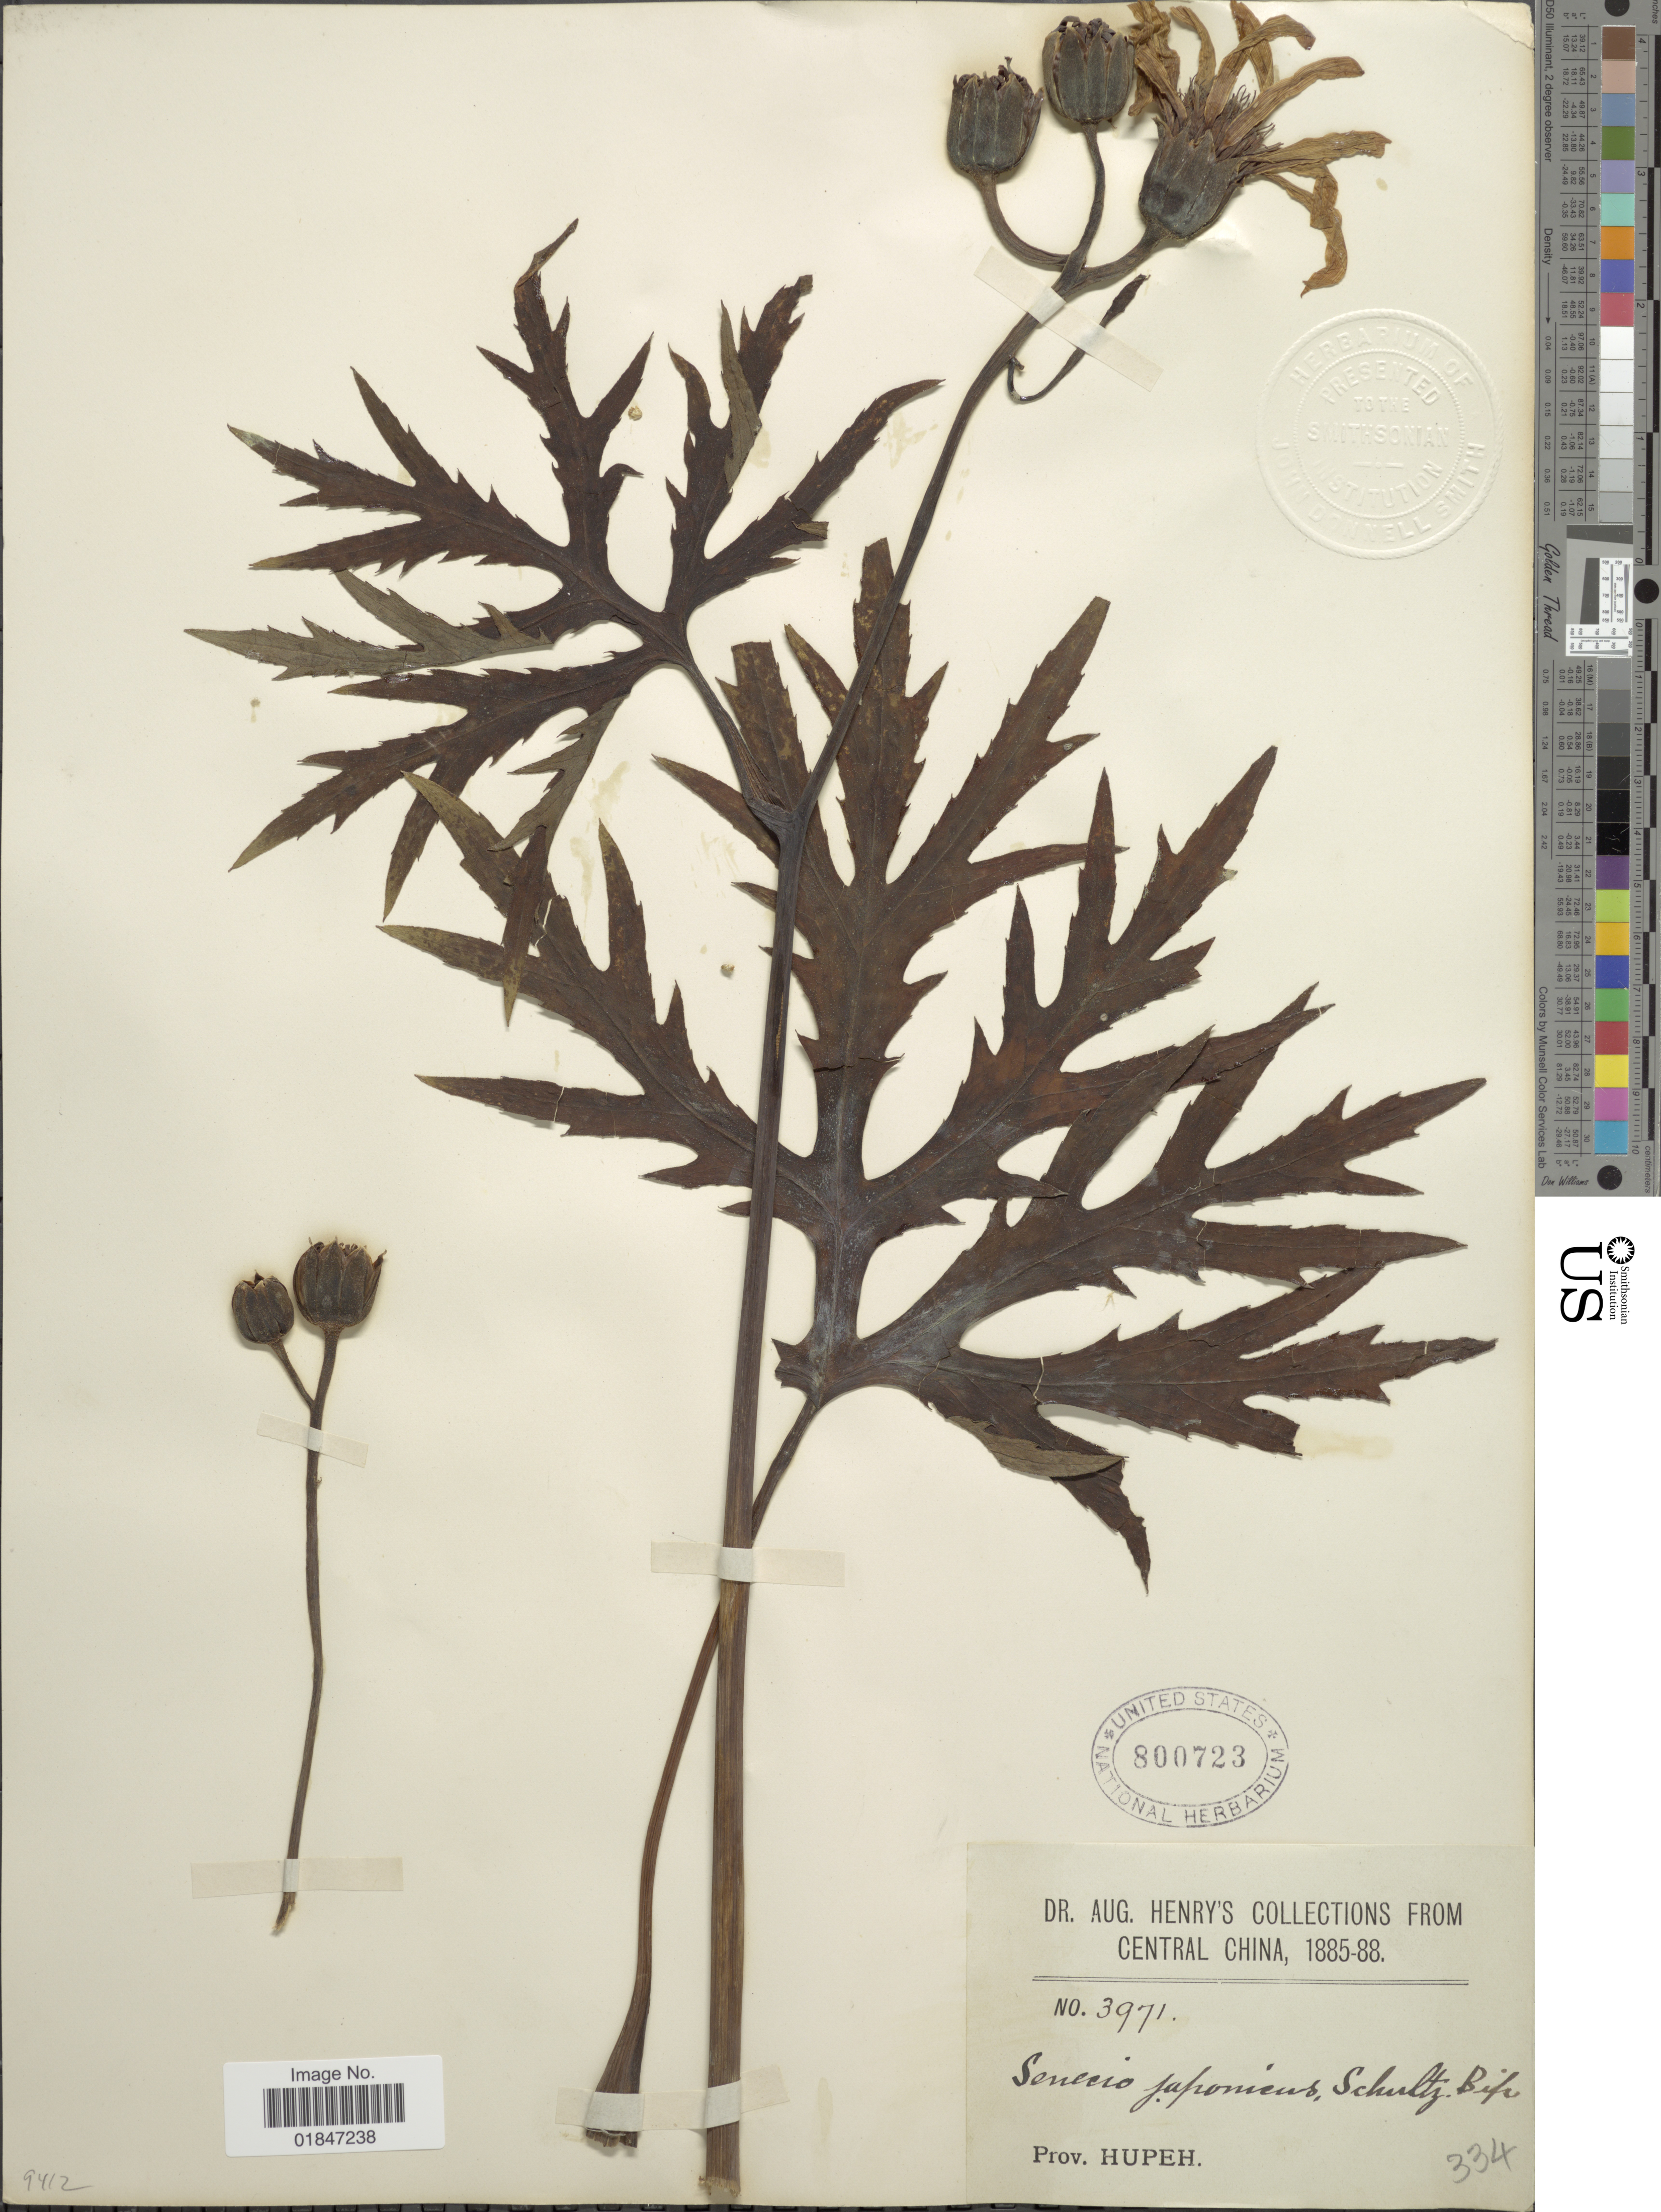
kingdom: Plantae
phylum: Tracheophyta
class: Magnoliopsida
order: Asterales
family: Asteraceae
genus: Ligularia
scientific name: Ligularia japonica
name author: (L. f.) Less. ex DC.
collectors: A. Henry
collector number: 3971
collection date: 1885/1888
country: China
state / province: Hubei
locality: Central China. Prov. Hupeh,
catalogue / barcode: US 800723